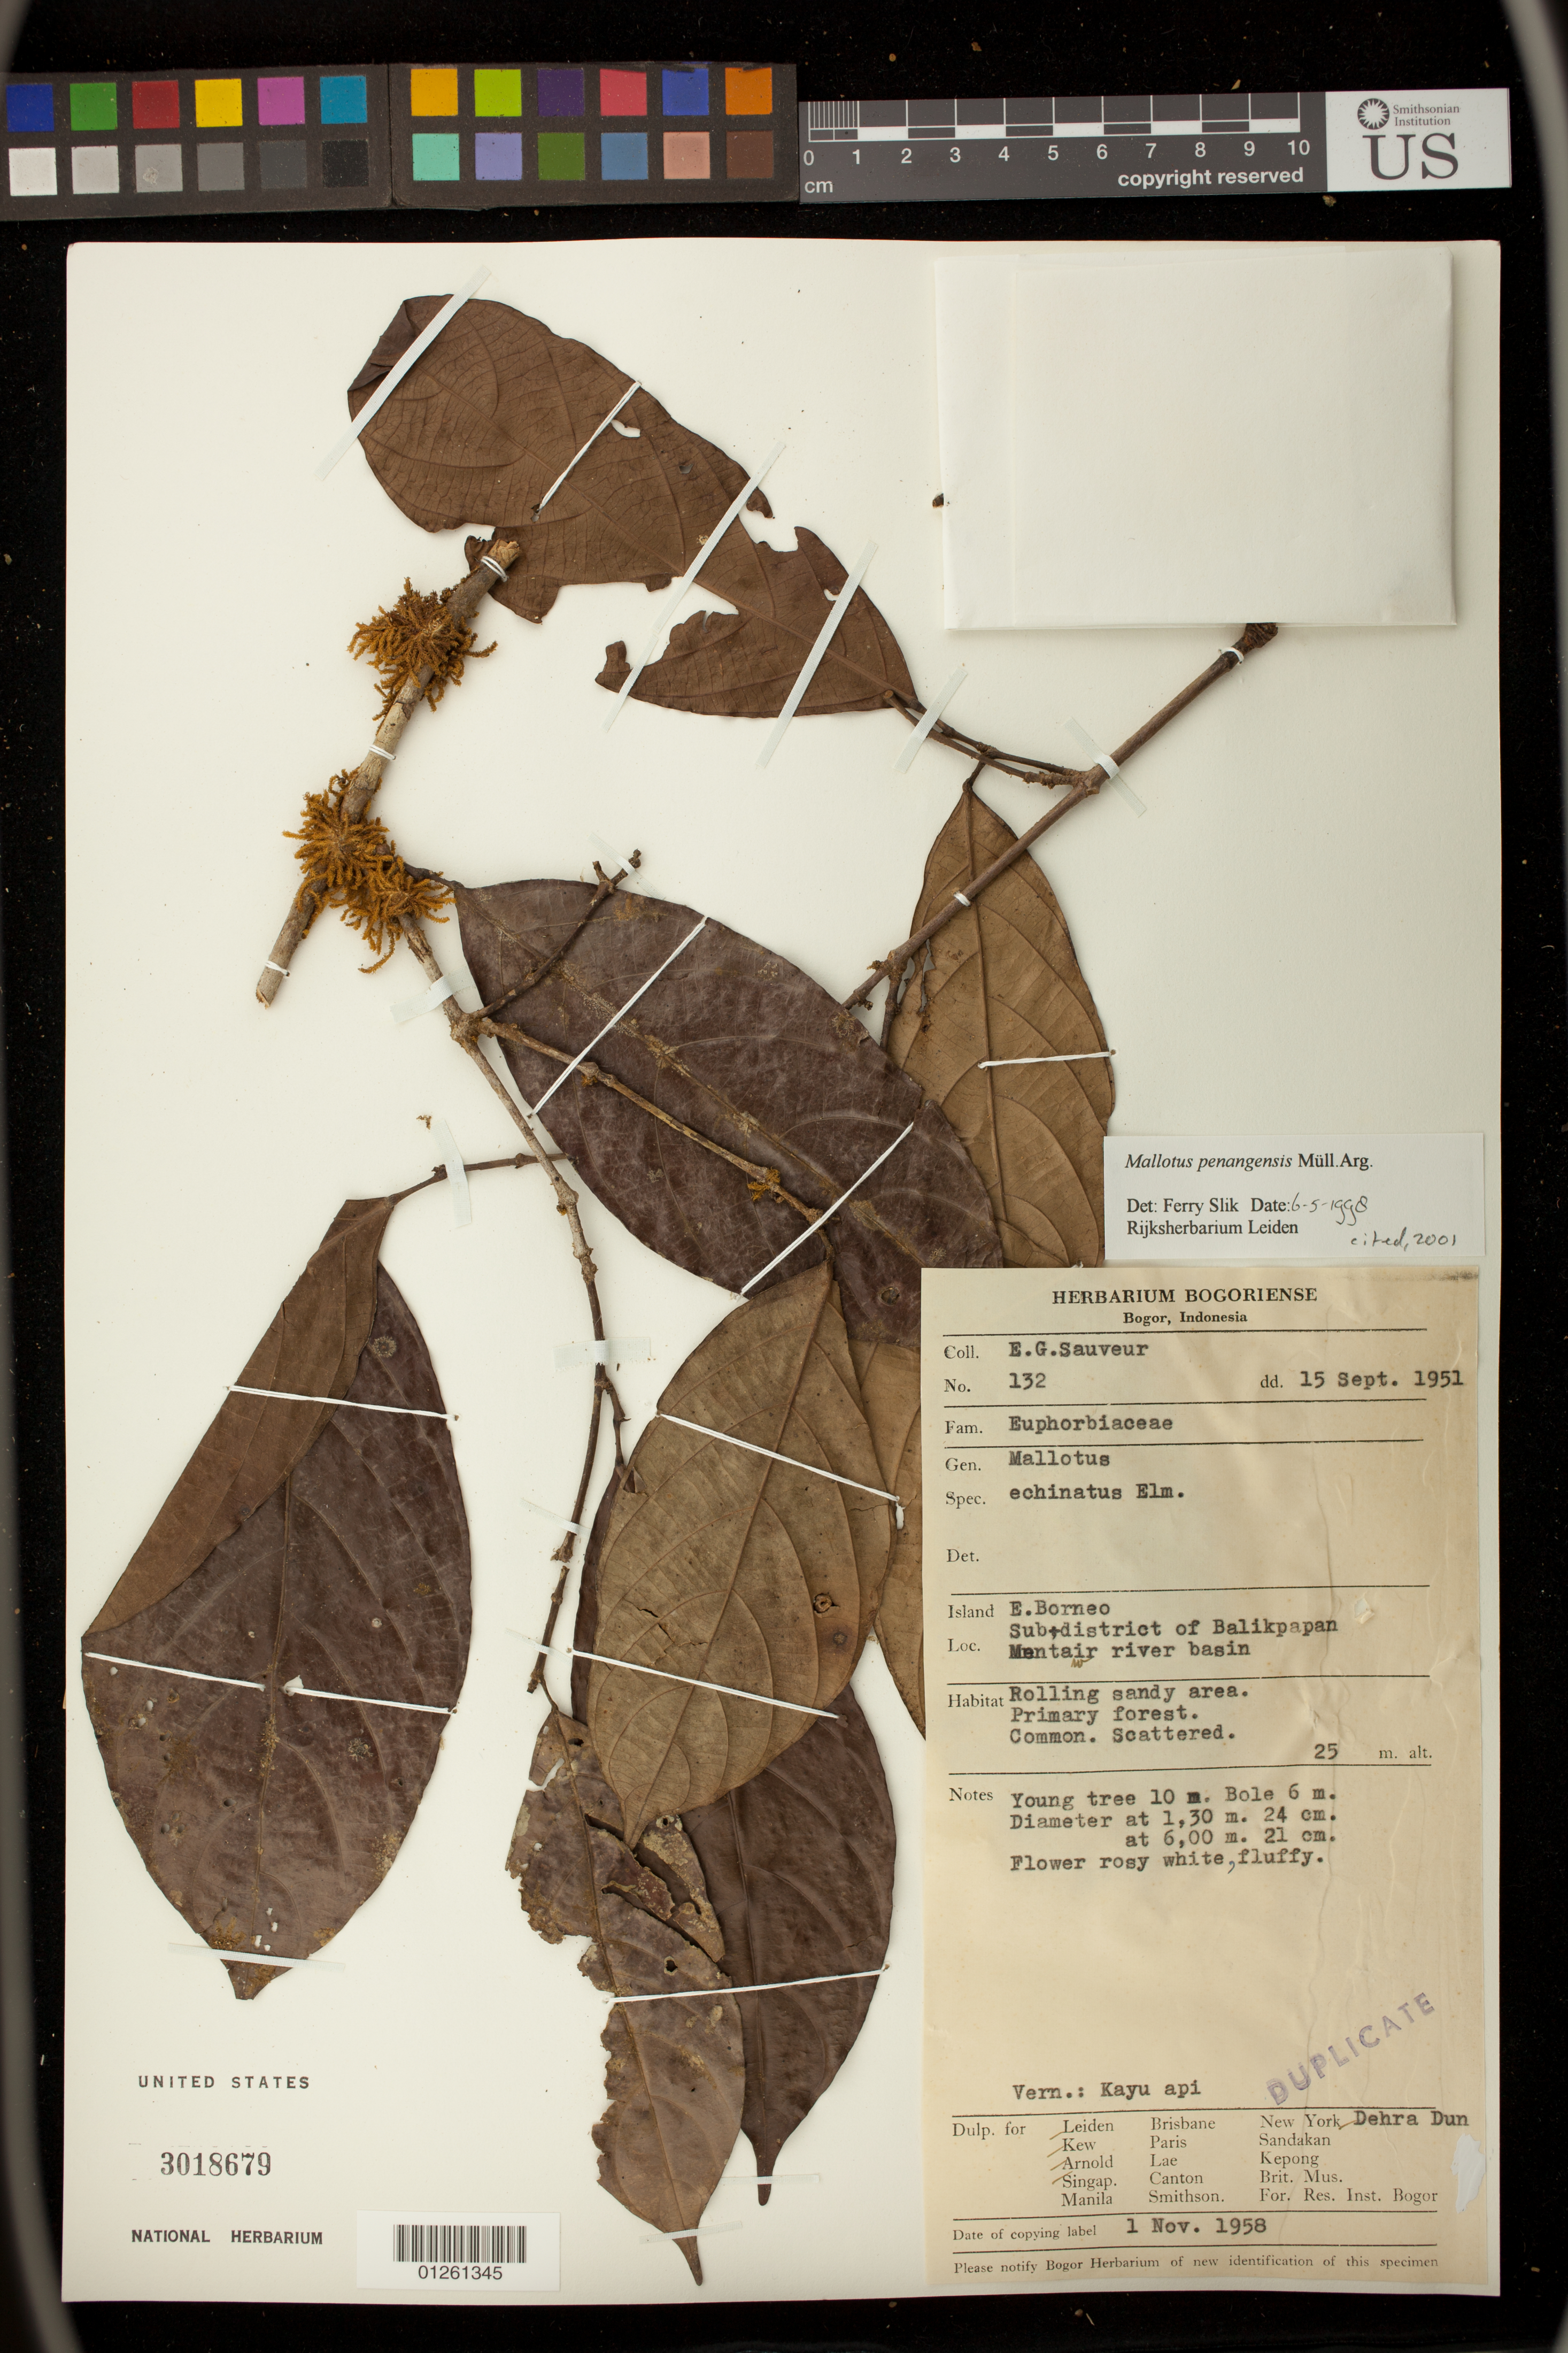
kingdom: Plantae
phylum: Tracheophyta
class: Magnoliopsida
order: Malpighiales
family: Euphorbiaceae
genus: Hancea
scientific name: Hancea penangensis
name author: (Müll. Arg.) S.E.C. Sierra et al.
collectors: E.G. Sauveur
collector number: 132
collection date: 1951-09-15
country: Indonesia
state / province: Kalimantan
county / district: Kalimantan Timur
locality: Mentawir River basin, sub-district of Balikpapan, Island of E. Borneo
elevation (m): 25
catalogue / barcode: US 3018679